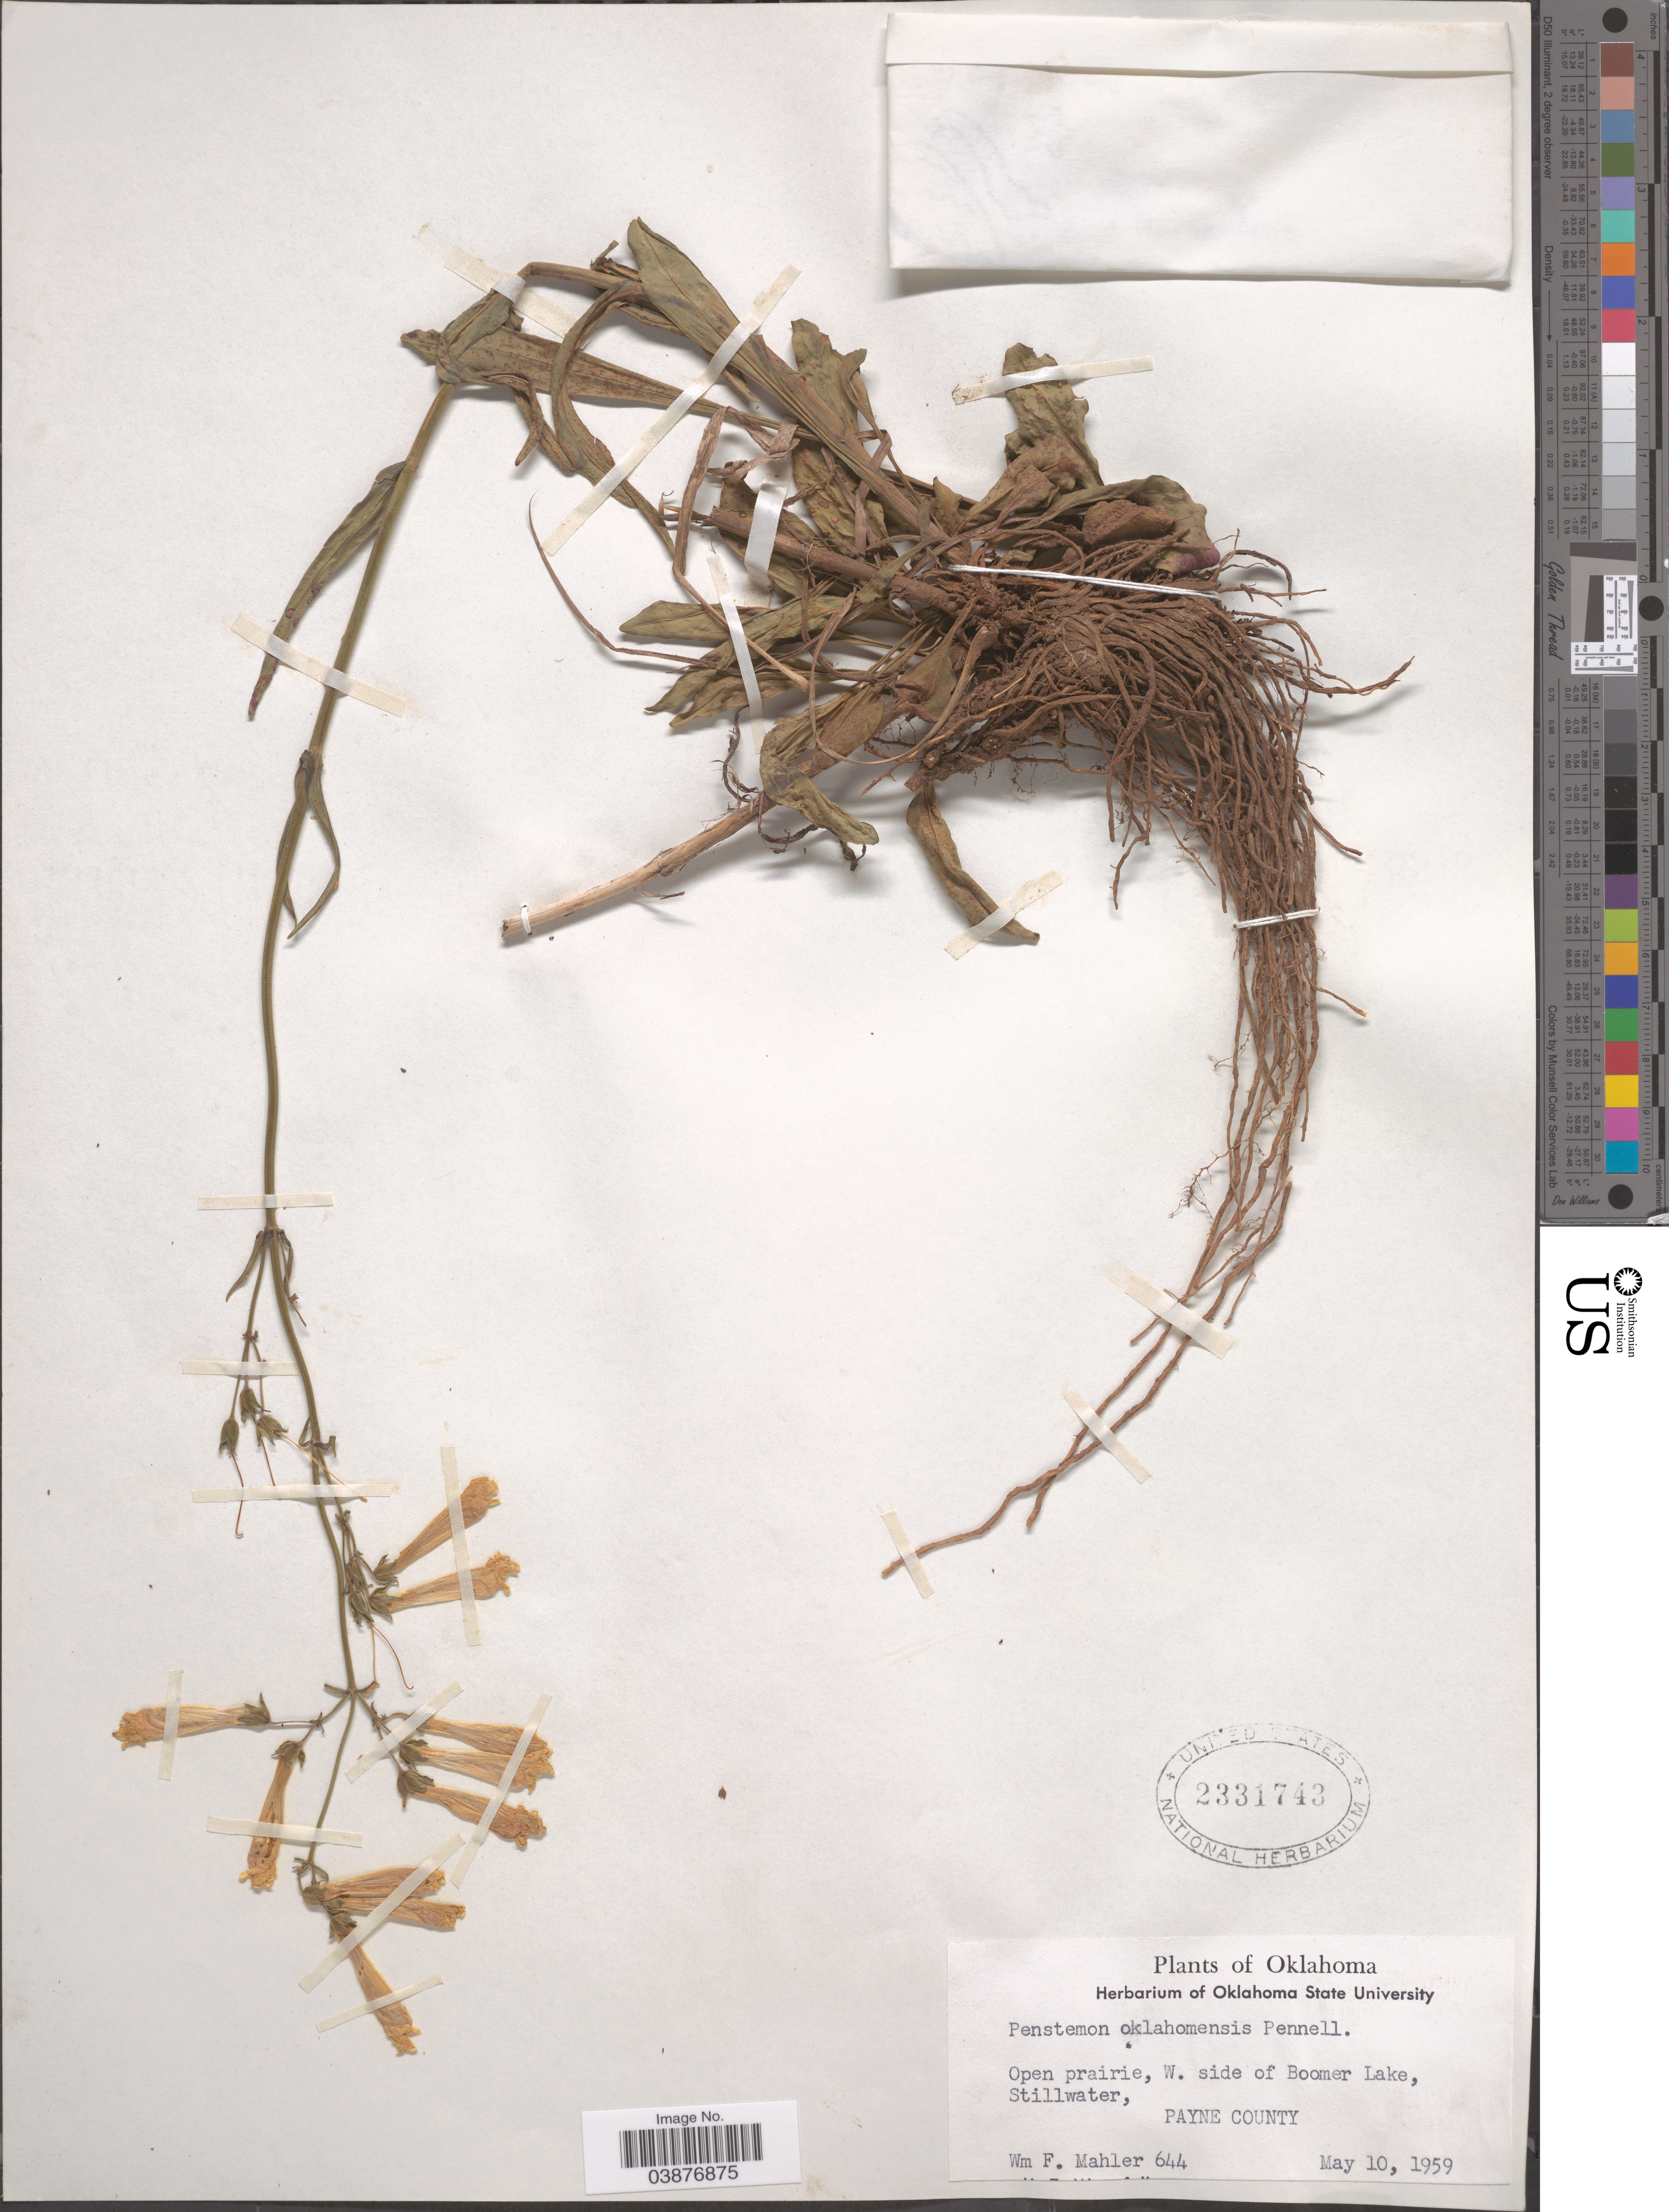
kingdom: Plantae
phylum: Tracheophyta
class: Magnoliopsida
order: Lamiales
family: Plantaginaceae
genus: Penstemon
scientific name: Penstemon oklahomensis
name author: Pennell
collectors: W. F. Mahler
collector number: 644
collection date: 1959-05-10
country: United States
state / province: Oklahoma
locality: Open prairie, W. side of Boomer Lake, Stillwater, Payne County.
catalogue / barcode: US 2331743